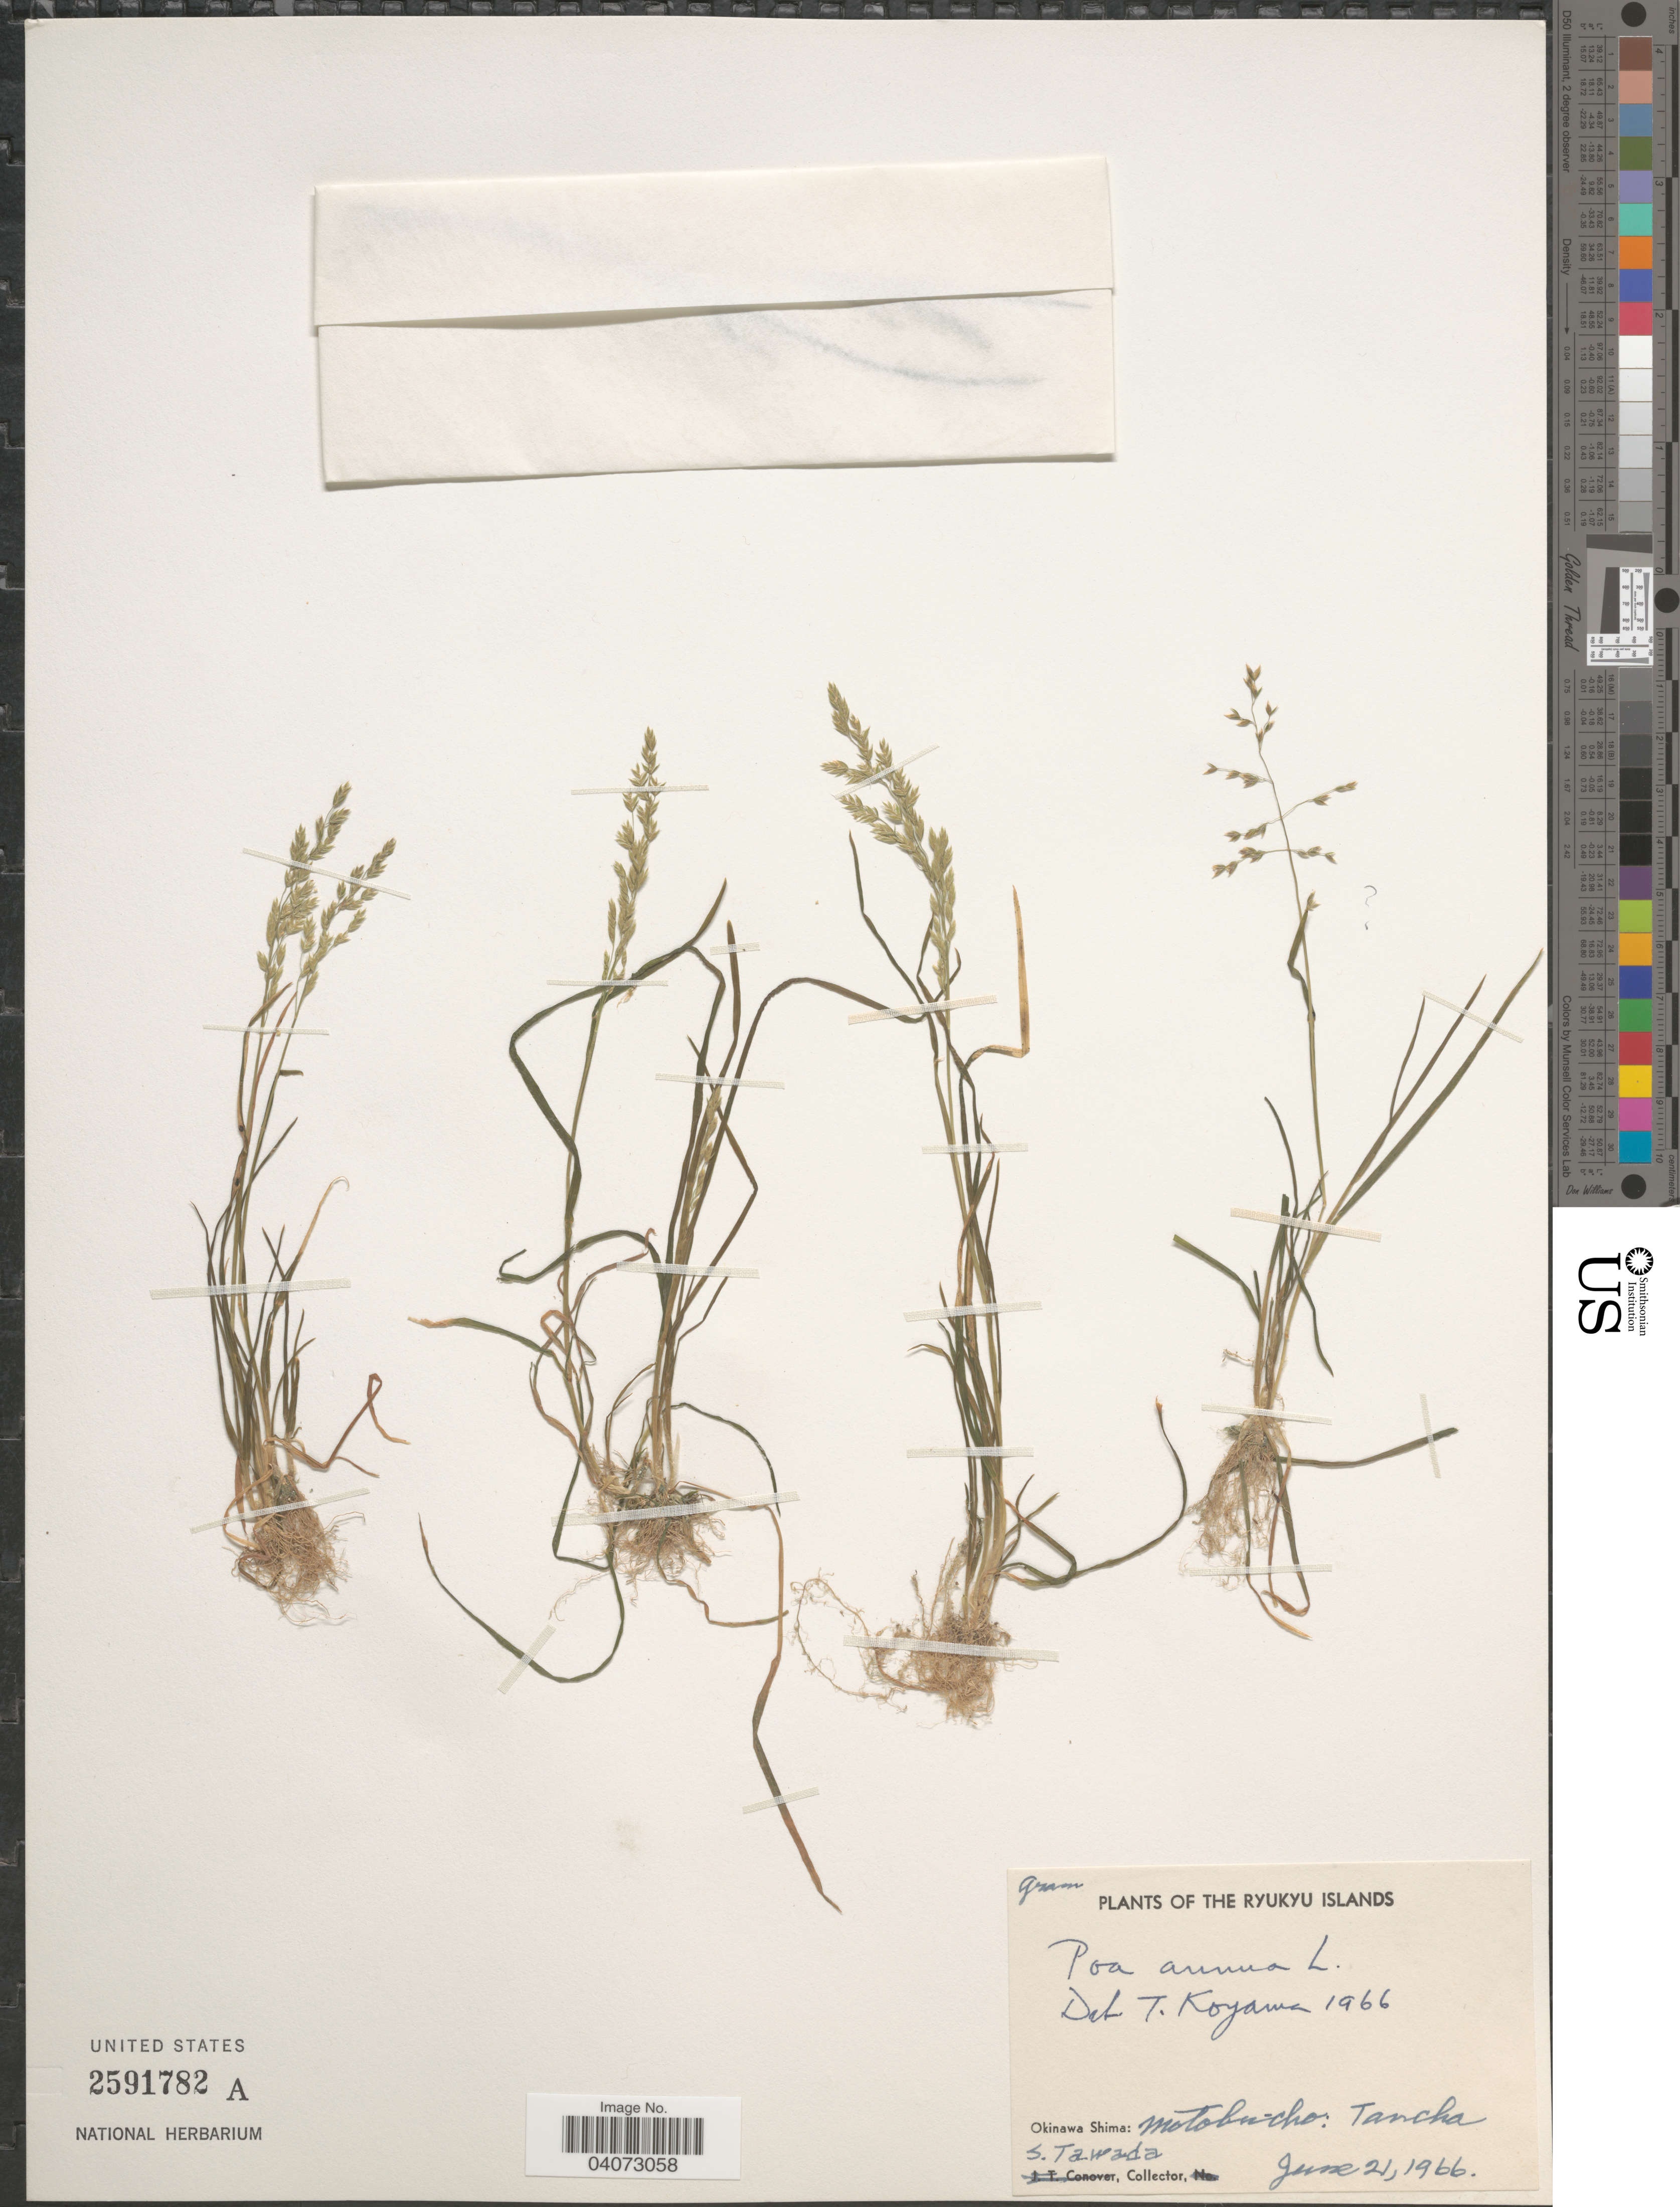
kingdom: Plantae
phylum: Tracheophyta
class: Liliopsida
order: Poales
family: Poaceae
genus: Poa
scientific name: Poa annua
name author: L.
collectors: S. Tawada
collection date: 1966-06-21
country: Japan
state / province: Okinawa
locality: Ryukyu Islands. Okinawa Shima: Motobucho: Tancha.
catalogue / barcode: US 2591782A